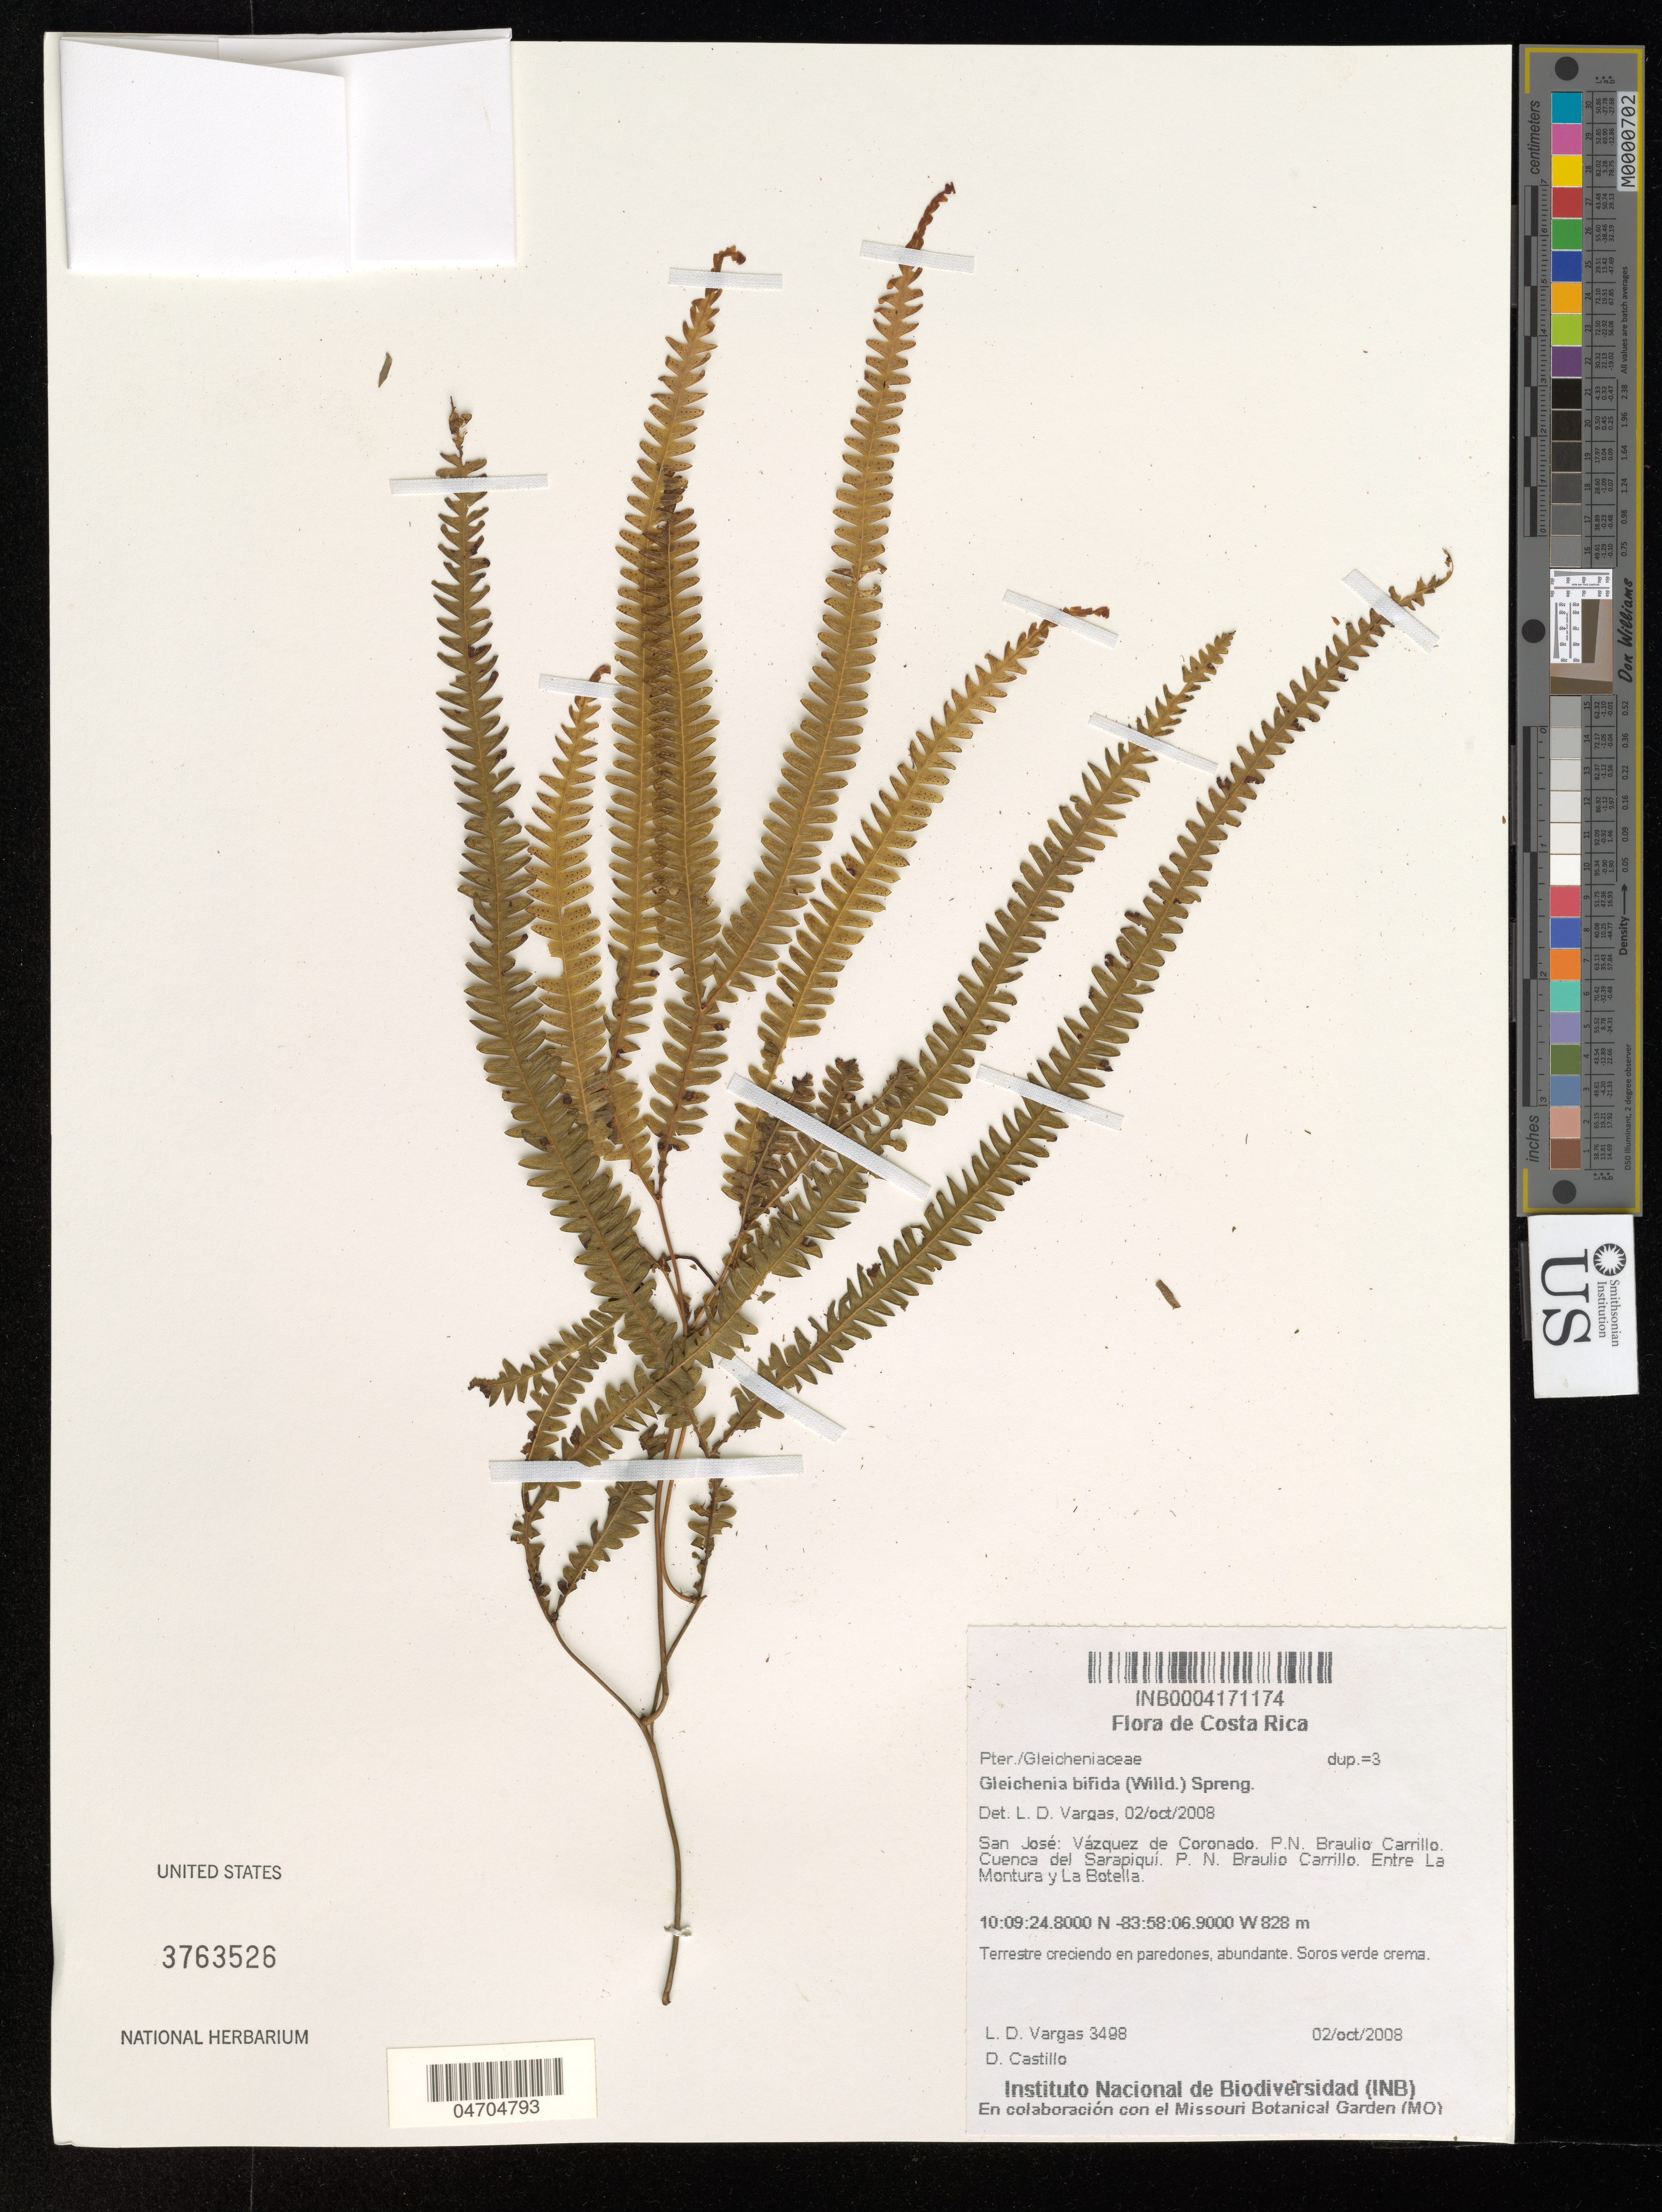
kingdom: Plantae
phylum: Tracheophyta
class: Polypodiopsida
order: Gleicheniales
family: Gleicheniaceae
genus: Sticherus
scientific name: Sticherus bifidus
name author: (Willd.) Ching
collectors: L. Vargas & D. Castillo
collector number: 3498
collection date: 2008-10-02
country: Costa Rica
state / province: San José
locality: Vázquez de Coronado. P.N. Braulio Carrillo. Cuenca del Sarapiquí. P.N. Braulio Carrillo. Entre La Montura y La Botella.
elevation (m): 828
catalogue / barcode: US 3763526